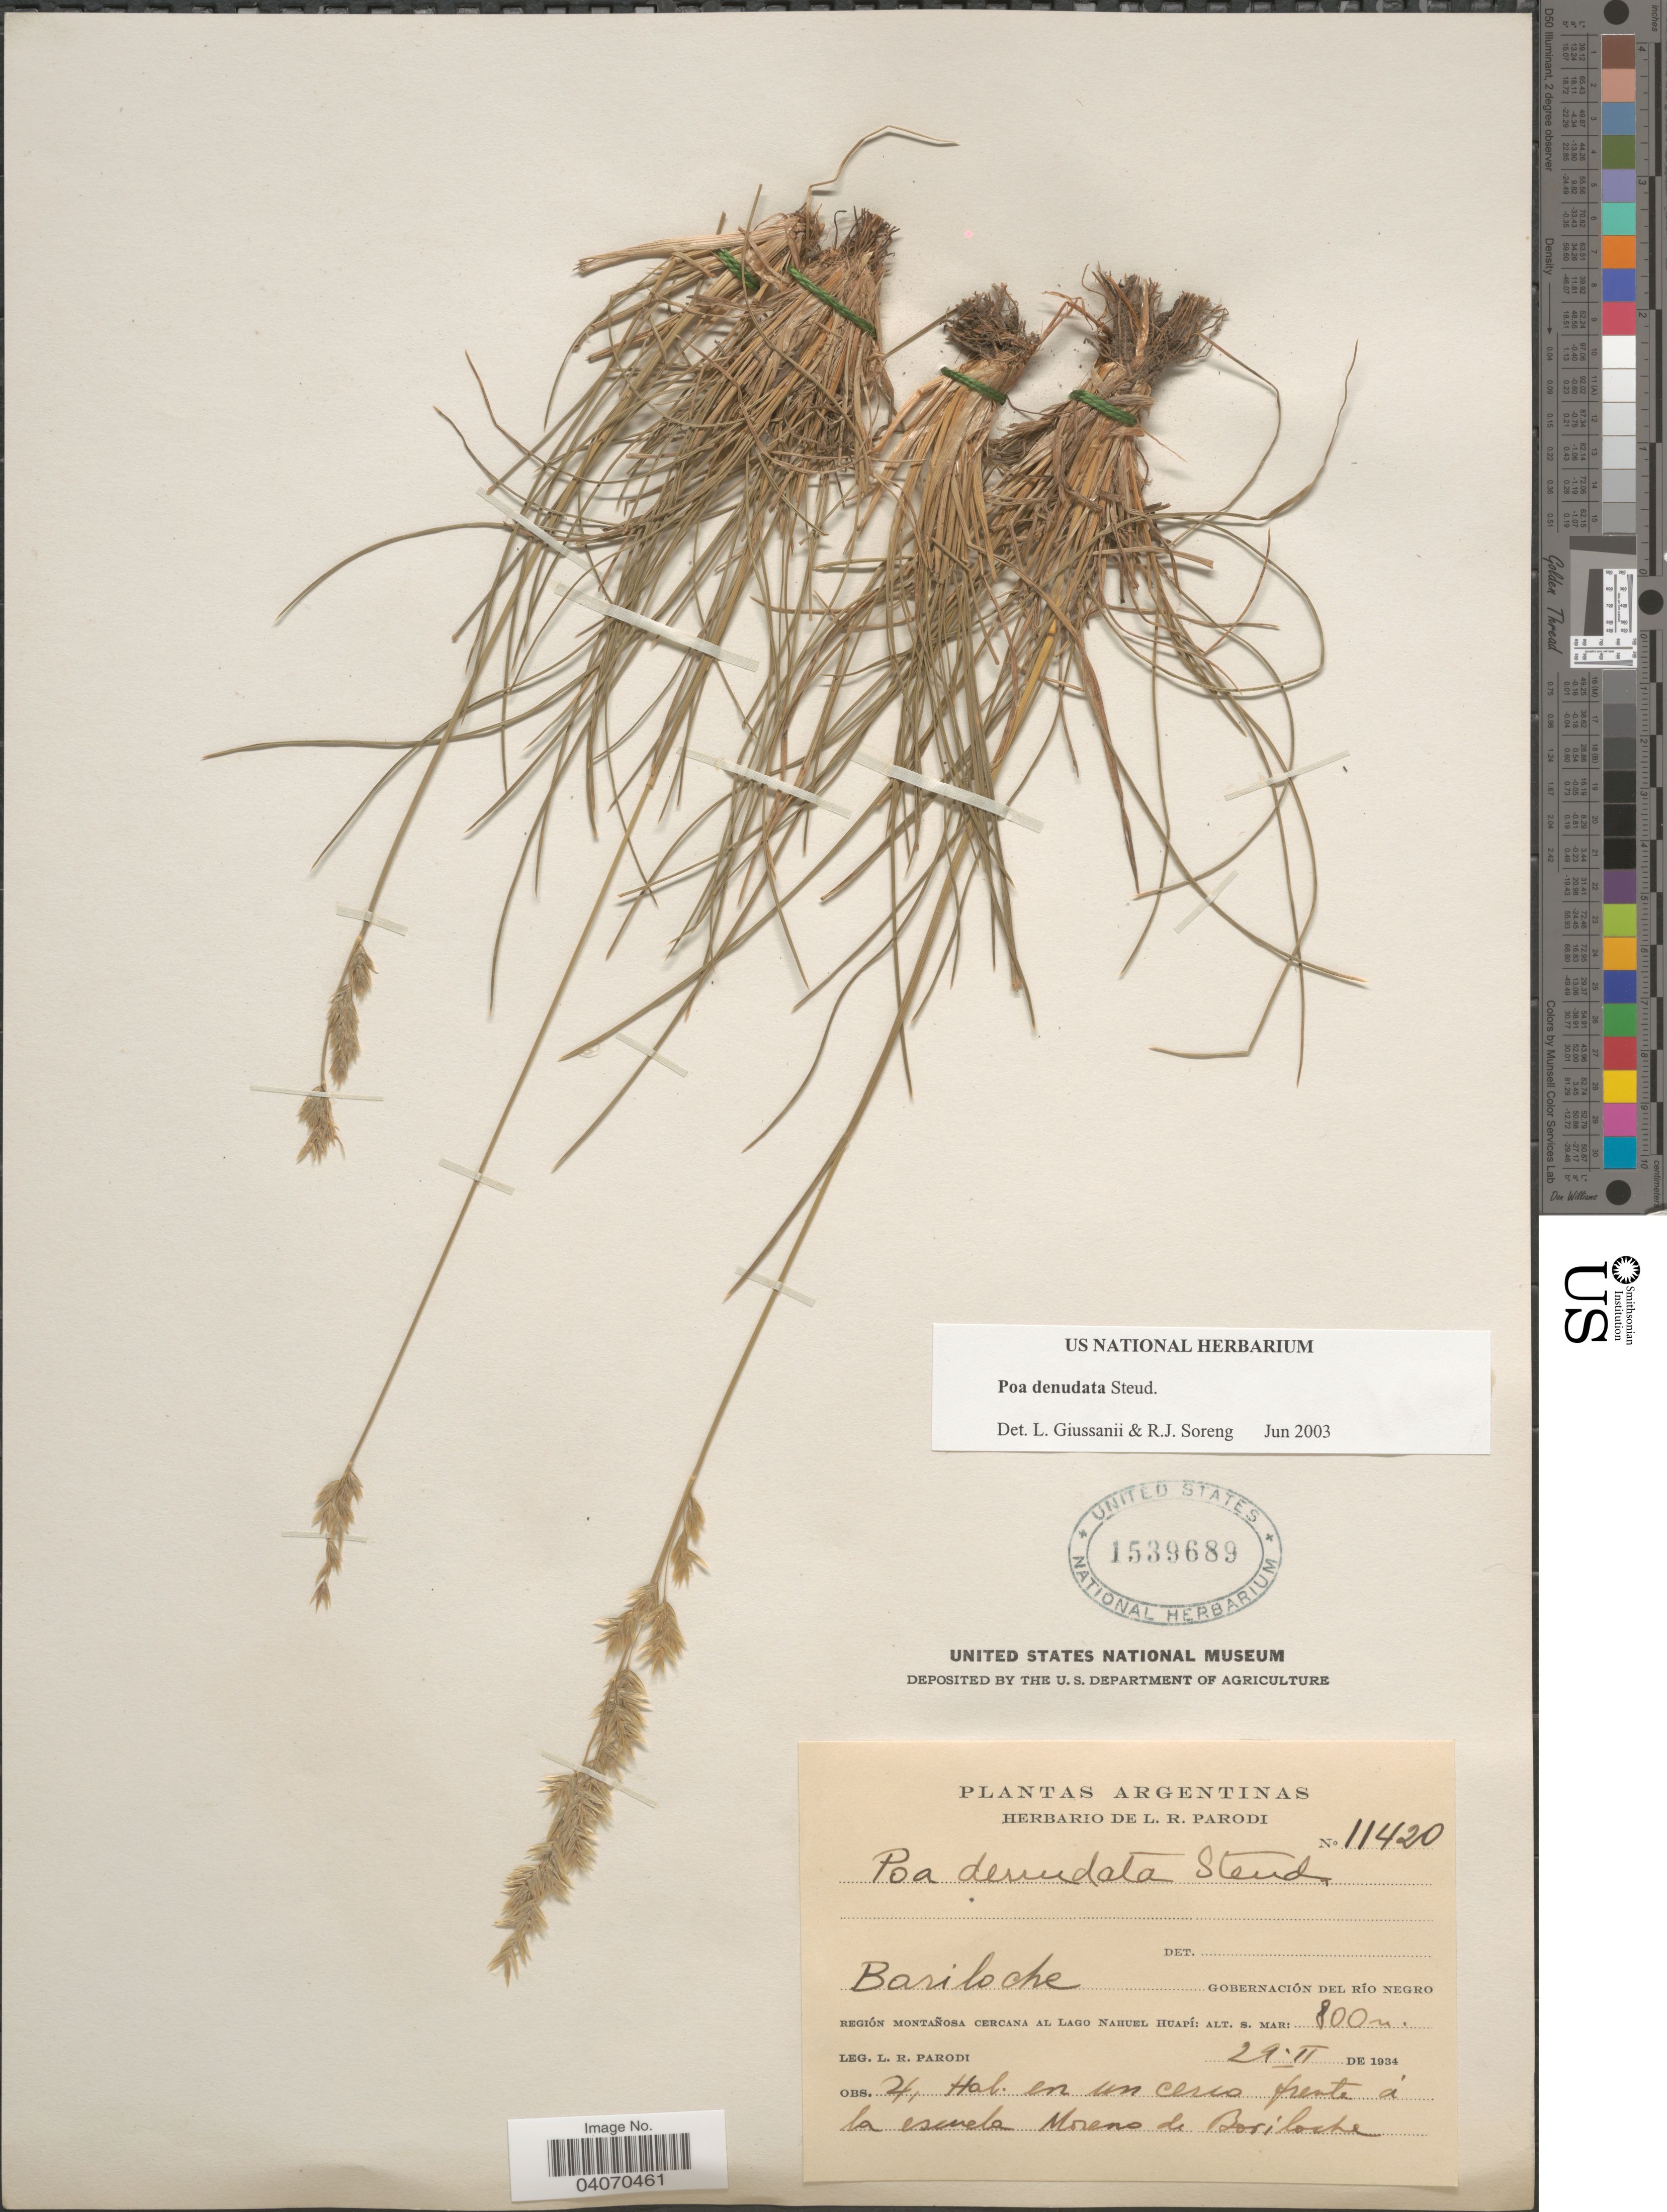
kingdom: Plantae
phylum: Tracheophyta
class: Liliopsida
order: Poales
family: Poaceae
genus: Poa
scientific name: Poa denudata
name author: Steud.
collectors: L. R. Parodi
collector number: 11420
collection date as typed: Transcribed d/m/y: 29/2/1934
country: Argentina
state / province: Rio Negro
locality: Bariloche. Gobernación del Río Negro. Región Montañosa cercana al lago Nahuel Huapí.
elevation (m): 800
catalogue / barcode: US 1539689